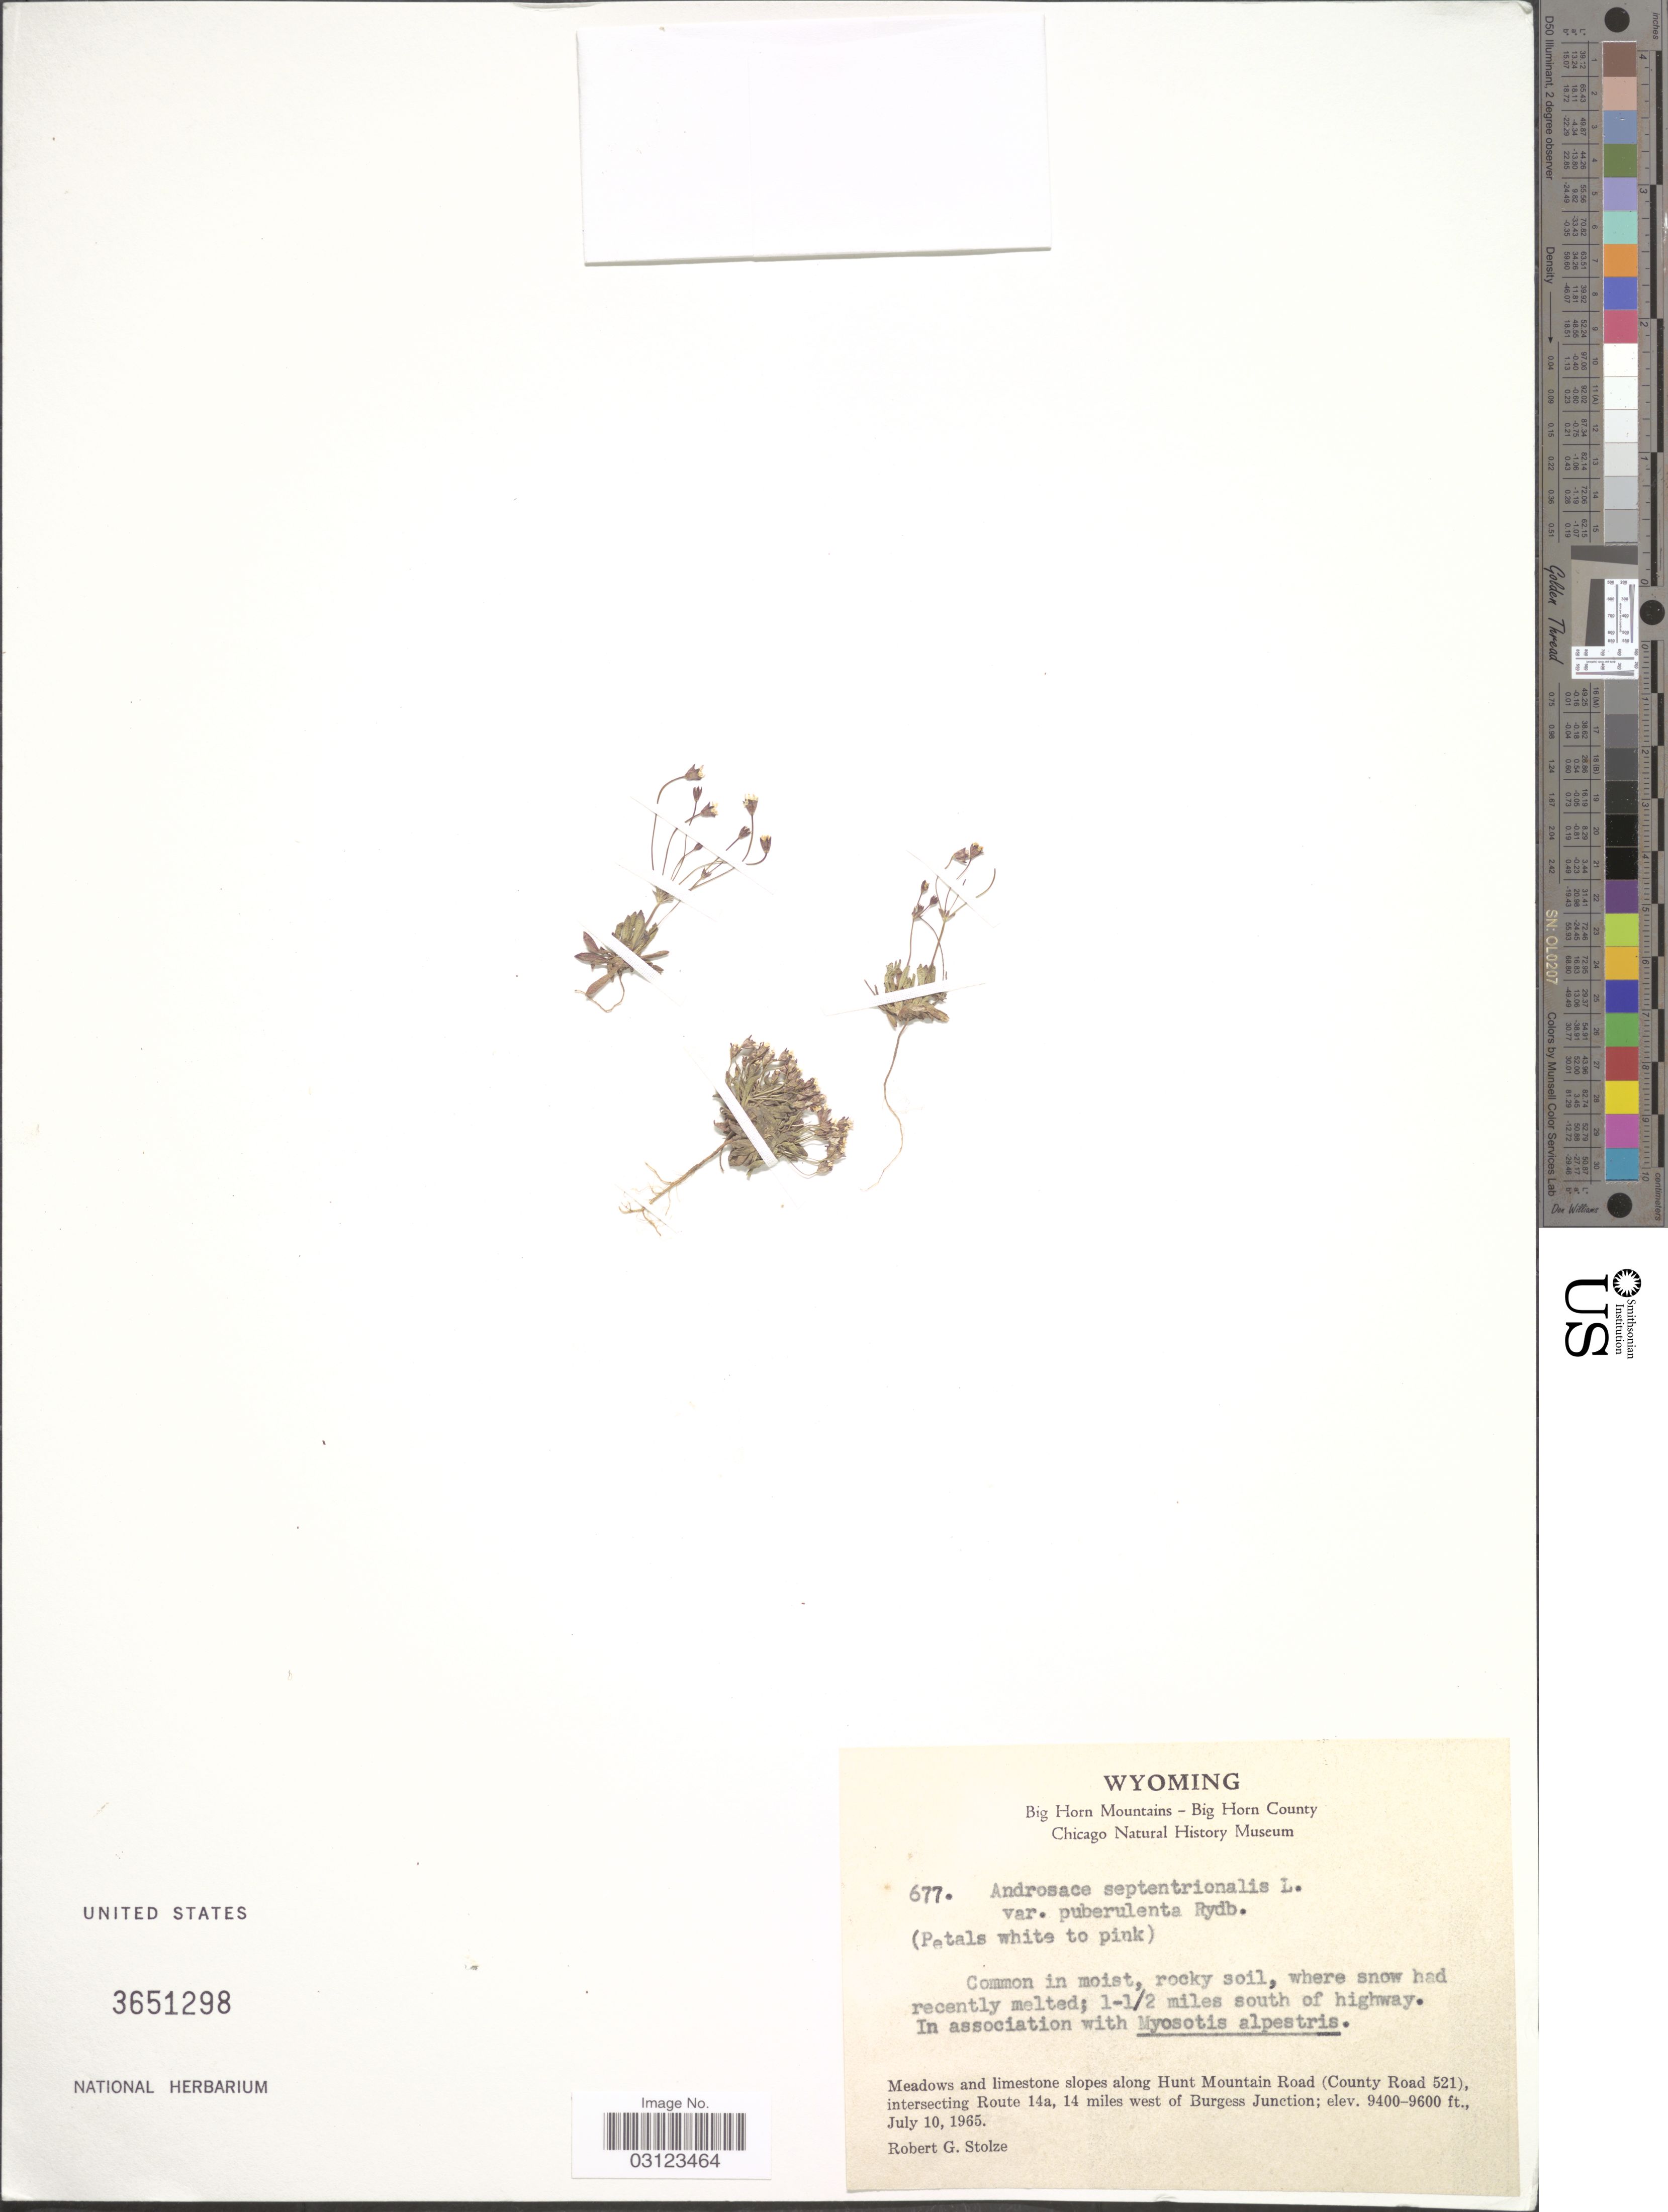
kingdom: Plantae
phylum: Tracheophyta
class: Magnoliopsida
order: Ericales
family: Primulaceae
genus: Androsace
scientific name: Androsace septentrionalis var. puberulenta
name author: (Rydb.) R. Knuth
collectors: R. G. Stolze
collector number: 677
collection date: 1965-07-10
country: United States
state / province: Wyoming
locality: Big Horn Mountains - Big Horn County. Meadows and limestone slopes along Hunt Mountain Road (County Road 521), intersecting Route 14a, 14 miles west of Burgess Junction.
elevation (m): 2865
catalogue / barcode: US 3651298